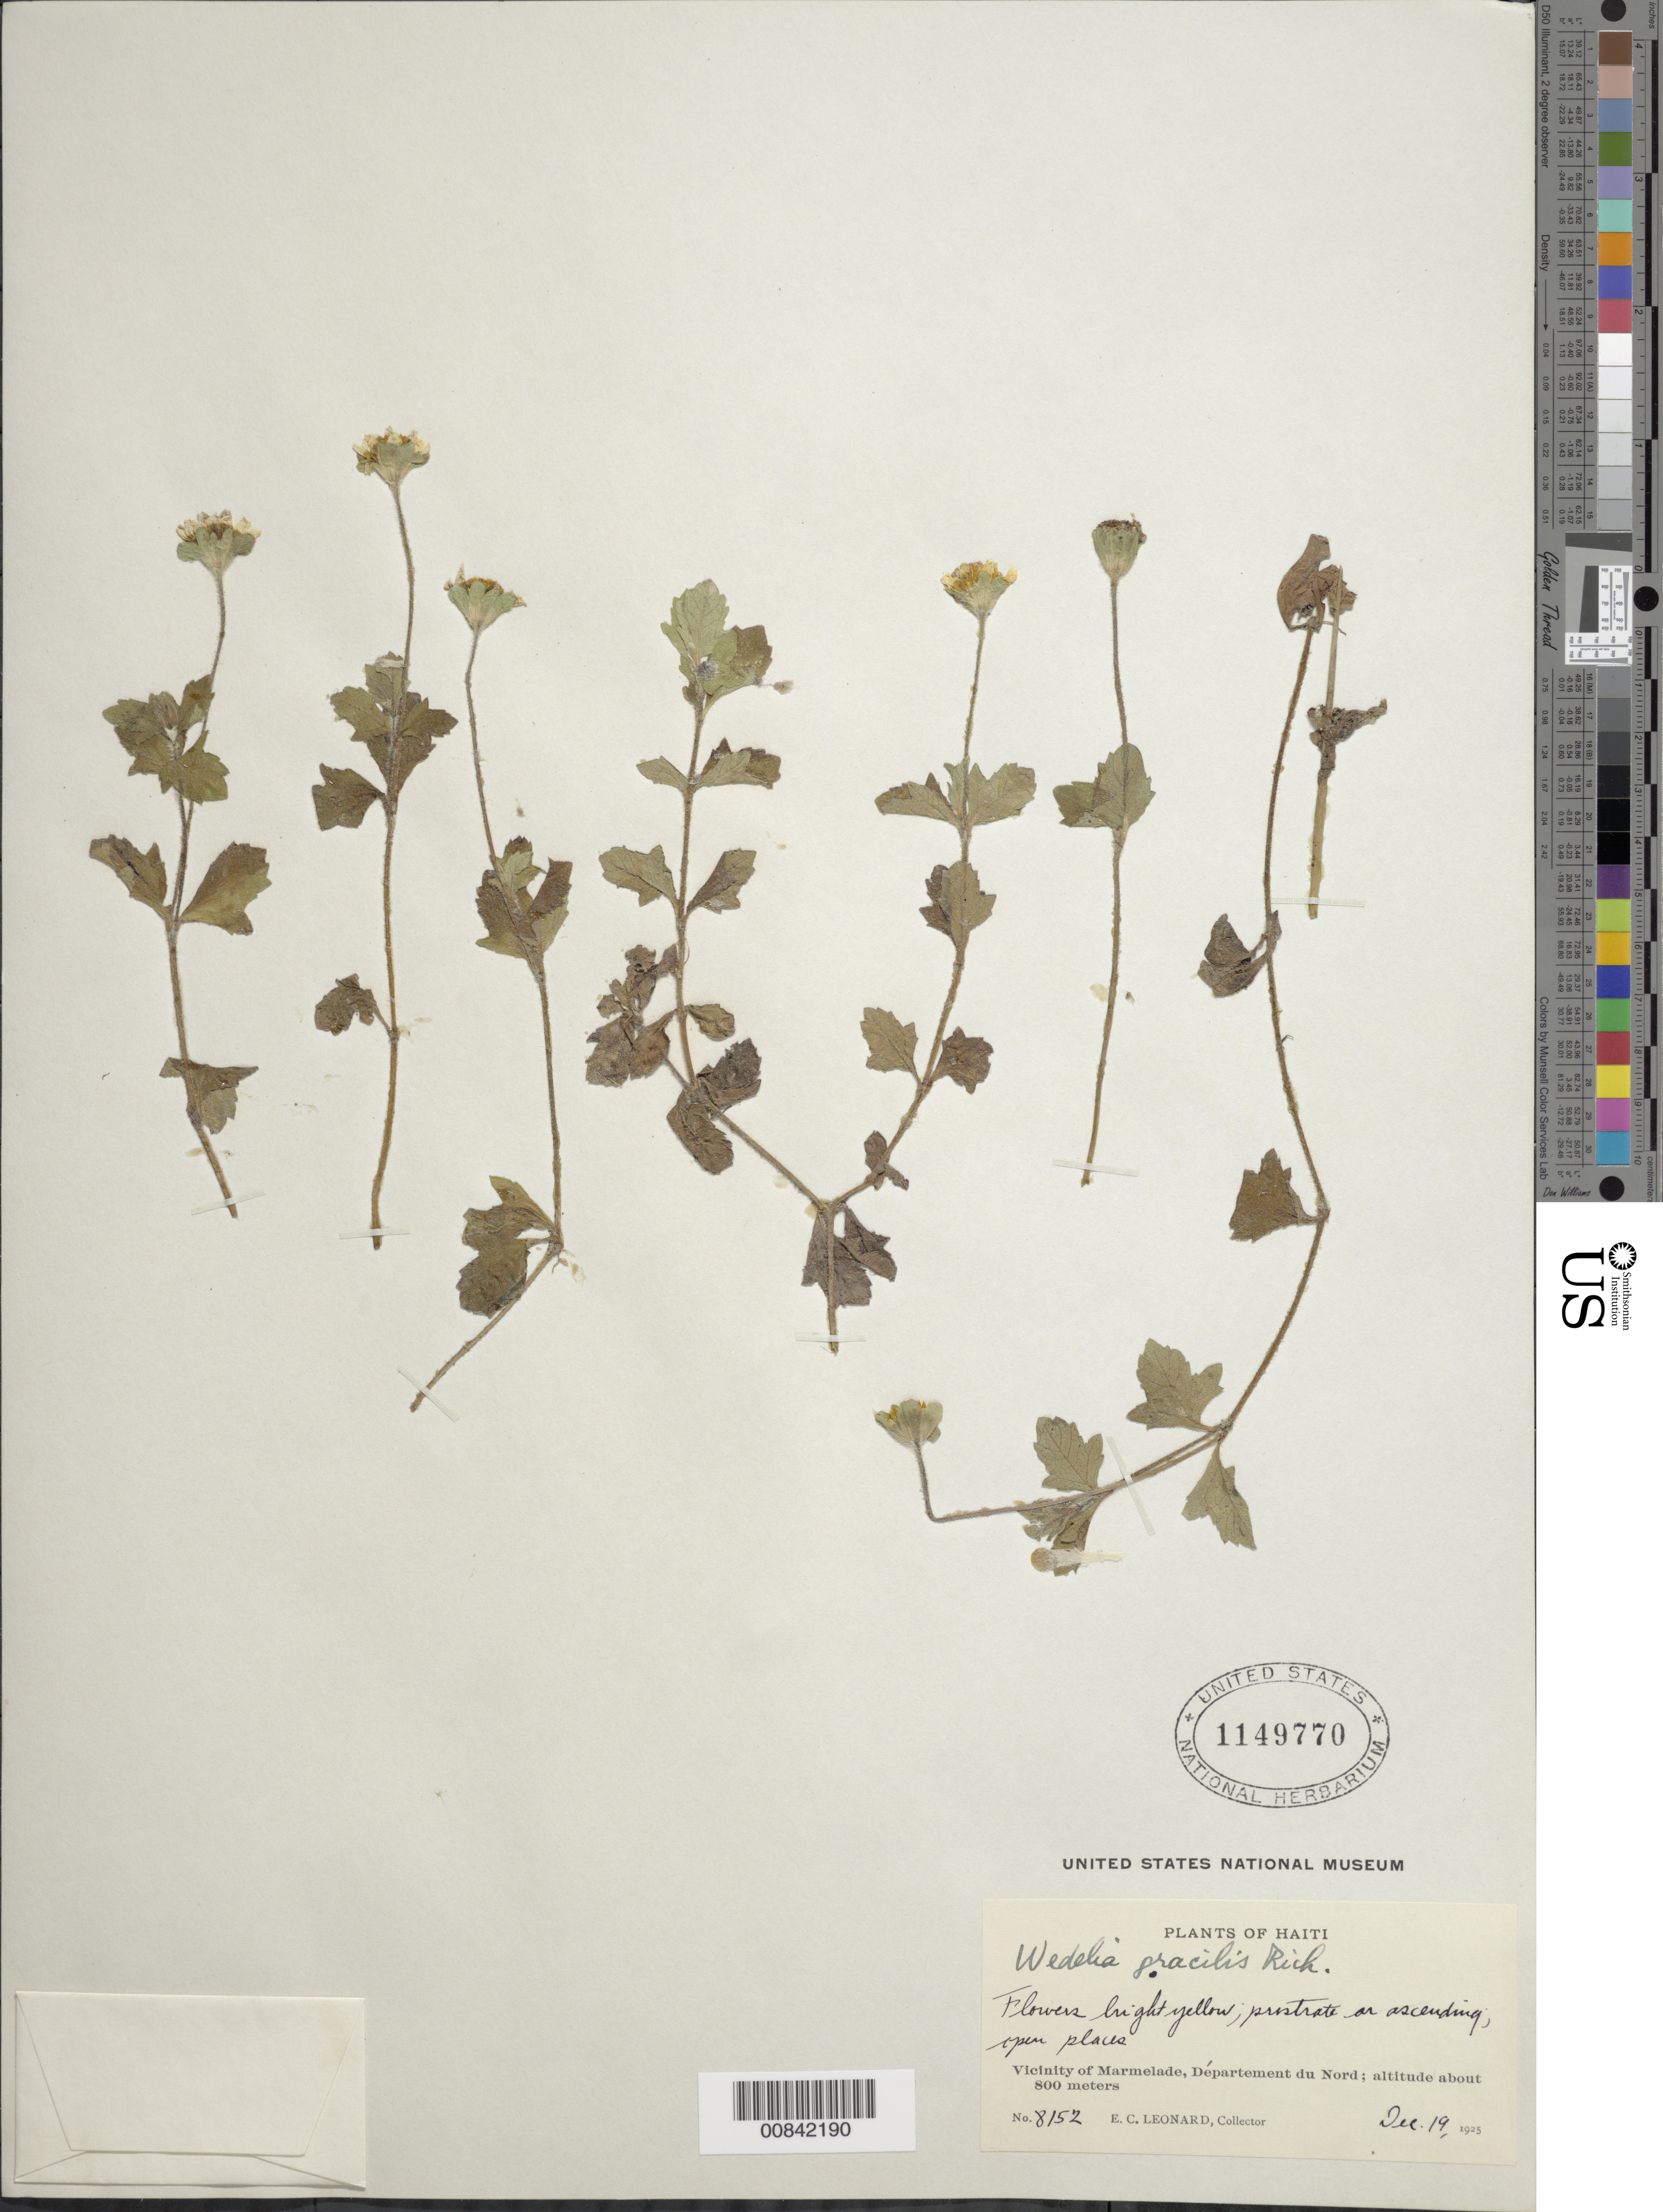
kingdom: Plantae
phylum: Tracheophyta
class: Magnoliopsida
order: Asterales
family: Asteraceae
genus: Sphagneticola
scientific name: Sphagneticola gracilis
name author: (Rich.) Pruski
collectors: E. C. Leonard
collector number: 8152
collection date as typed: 19 Dec 1925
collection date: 1925-12-19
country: Haiti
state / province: Nord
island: Hispaniola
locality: Vicinity of Marmelade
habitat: Open places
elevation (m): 800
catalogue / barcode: US 1149770